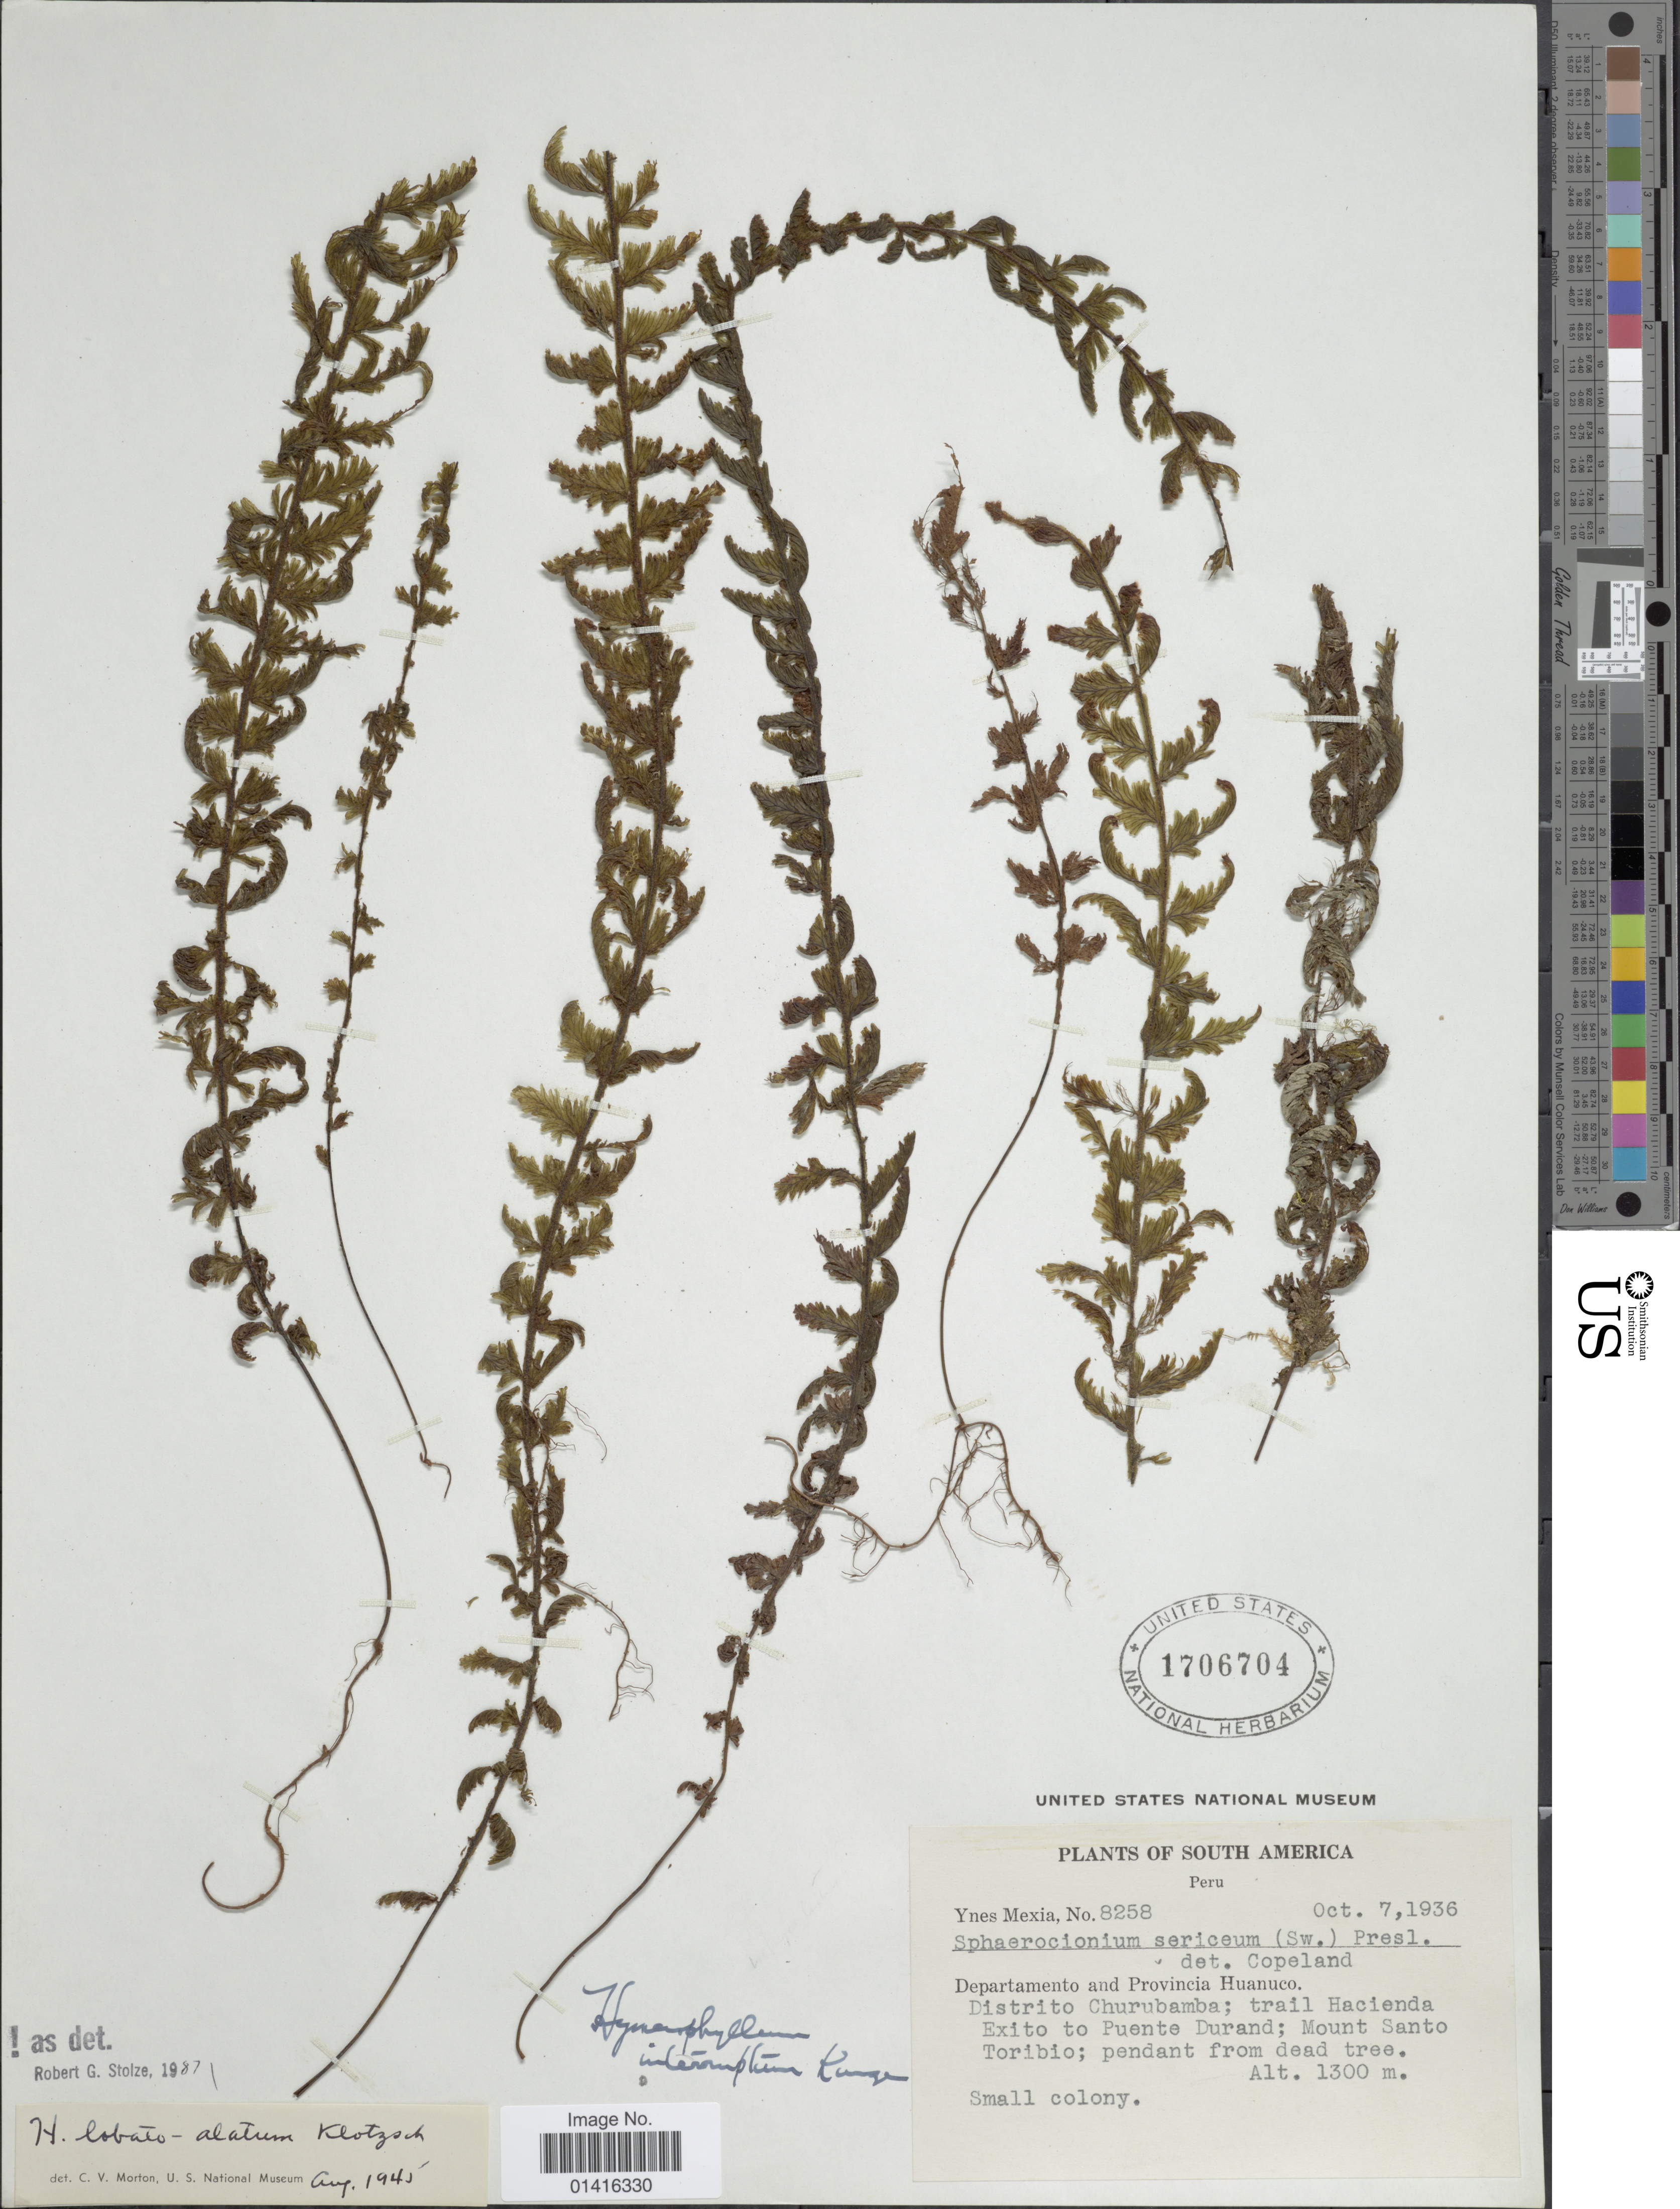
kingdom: Plantae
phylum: Tracheophyta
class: Polypodiopsida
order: Hymenophyllales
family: Hymenophyllaceae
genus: Hymenophyllum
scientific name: Hymenophyllum lobatoalatum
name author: Klotzsch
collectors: Y. Mexia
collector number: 8258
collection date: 1936-10-07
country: Peru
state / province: Huánuco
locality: Distrito Churubamba; trail Hacienda Exito to Puente Durand; Mount Santo Toribio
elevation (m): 1300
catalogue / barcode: US 1706704